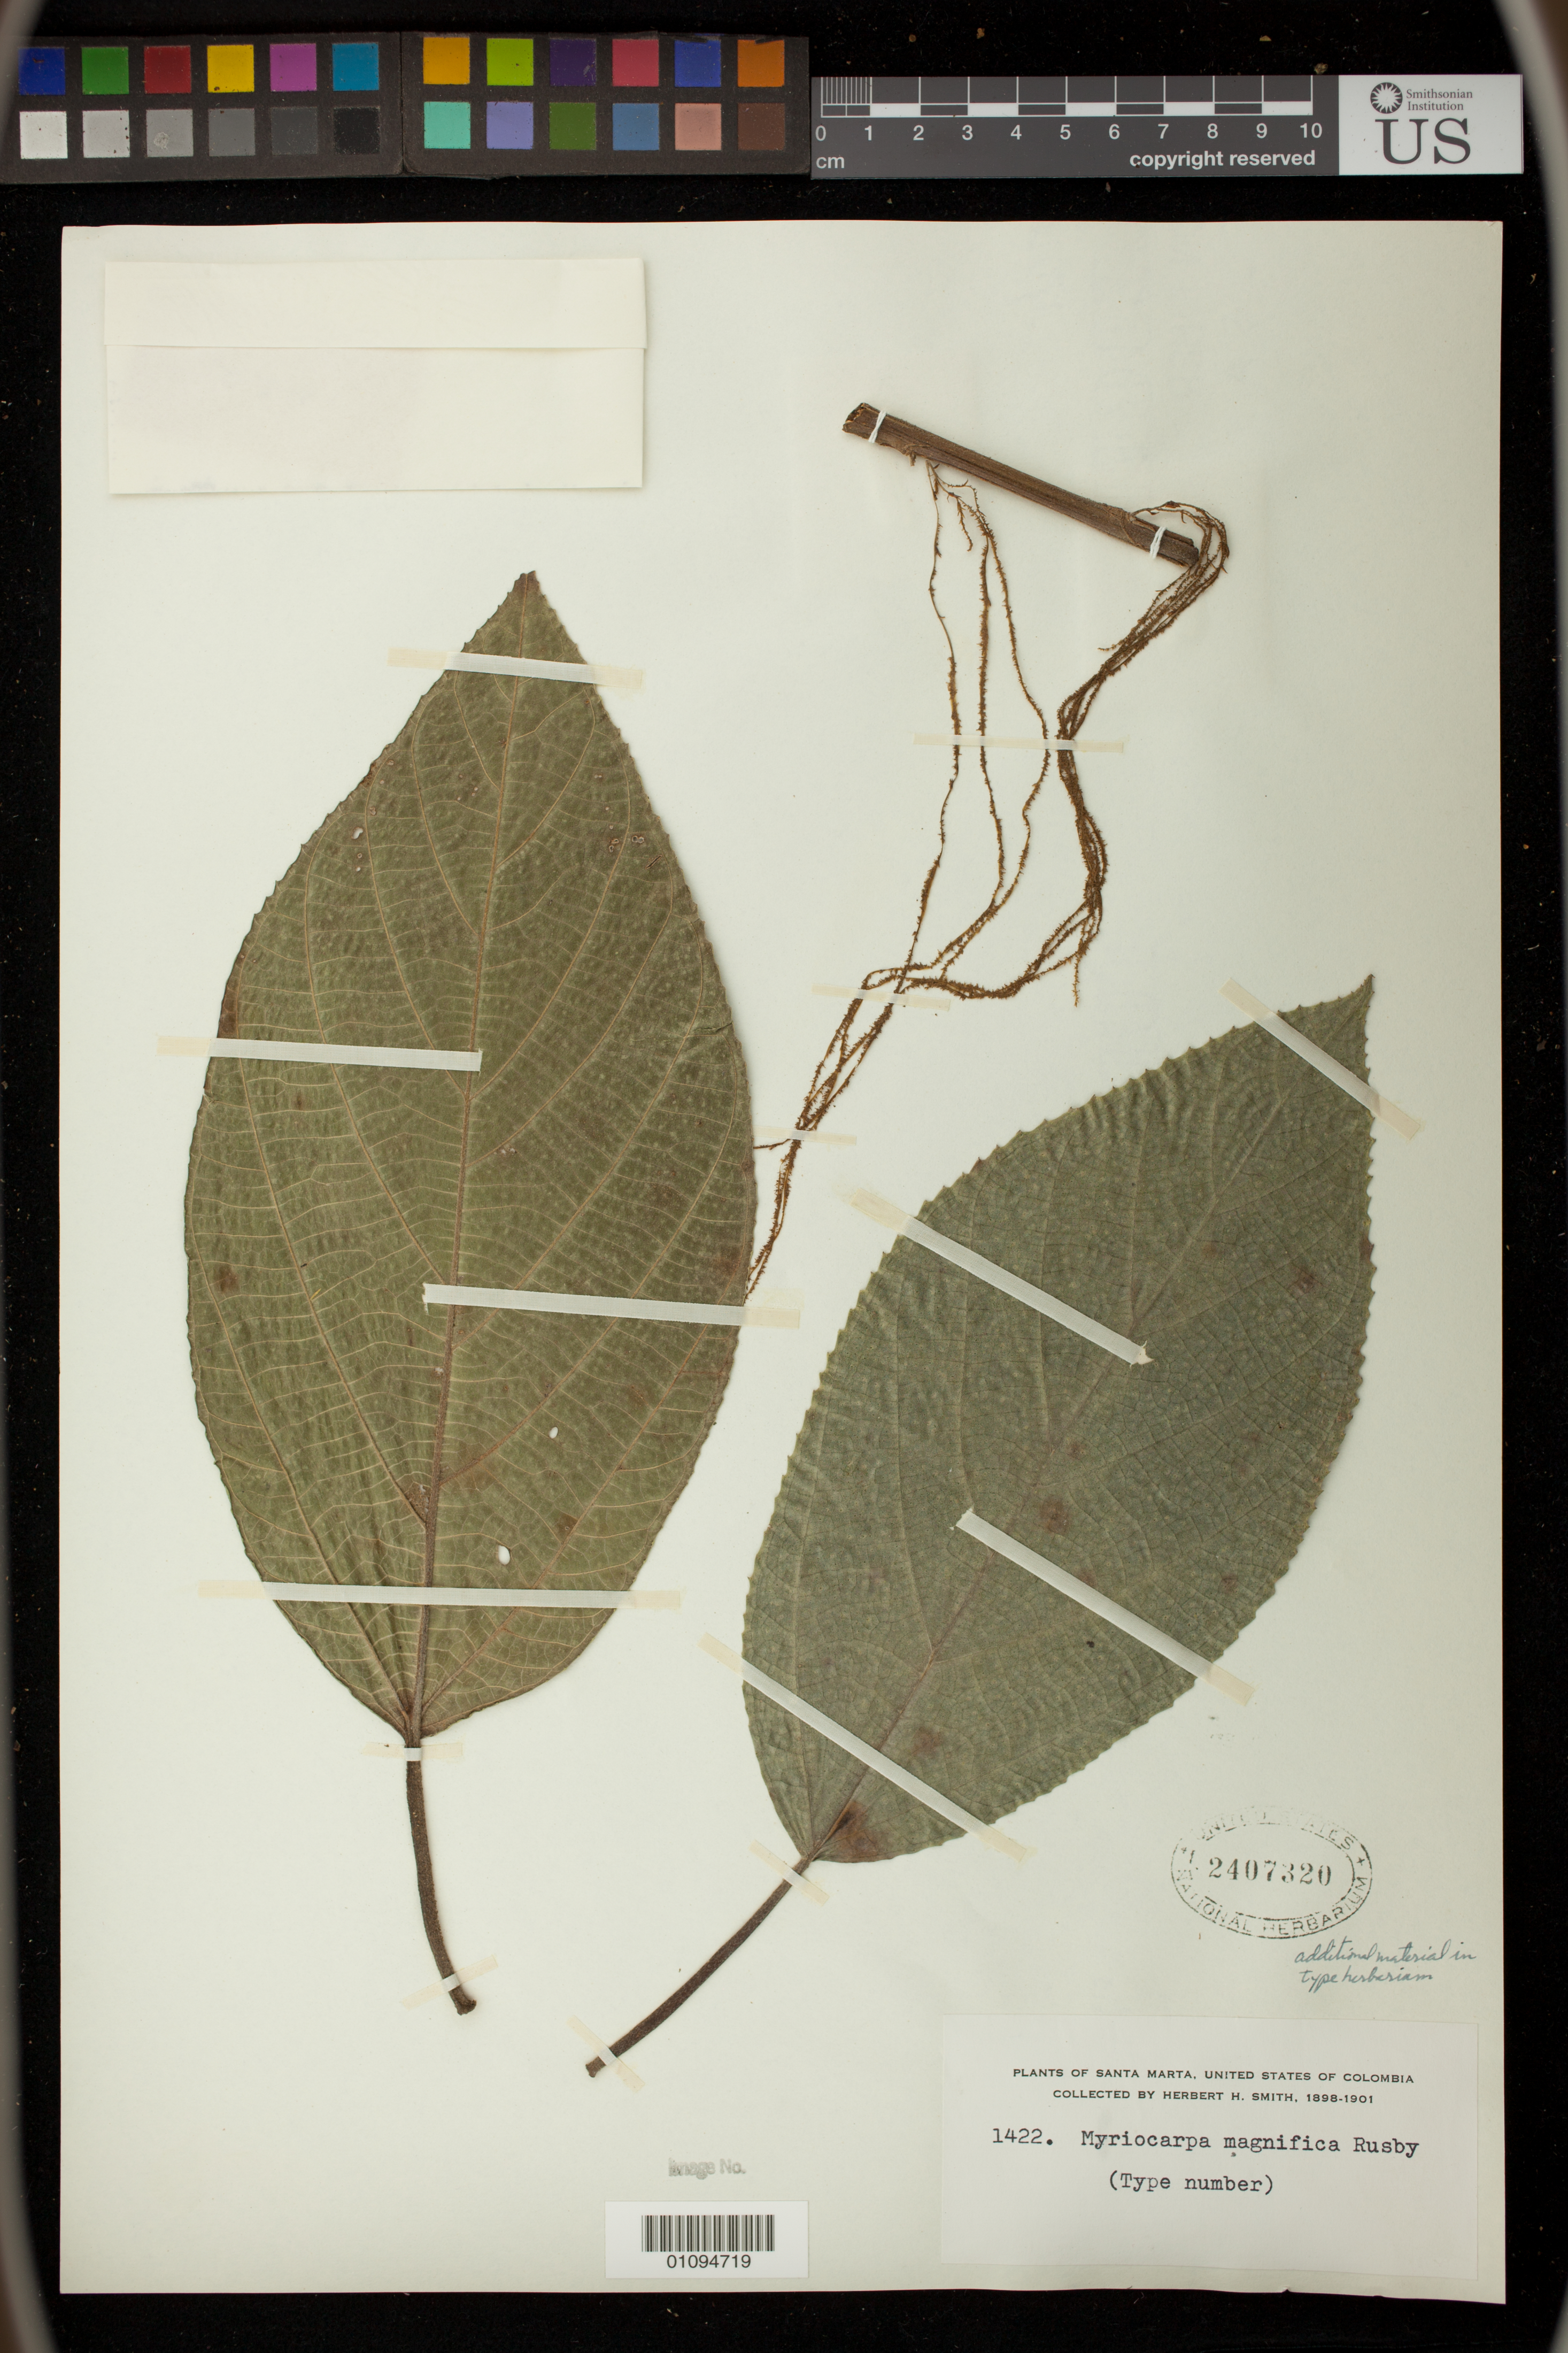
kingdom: Plantae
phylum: Tracheophyta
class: Magnoliopsida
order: Rosales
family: Urticaceae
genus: Myriocarpa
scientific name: Myriocarpa magnifica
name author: Rusby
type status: Isotype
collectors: Herbert H. Smith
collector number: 1422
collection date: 1898/1901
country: Colombia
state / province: Magdalena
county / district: Santa Marta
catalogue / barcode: US 2407320